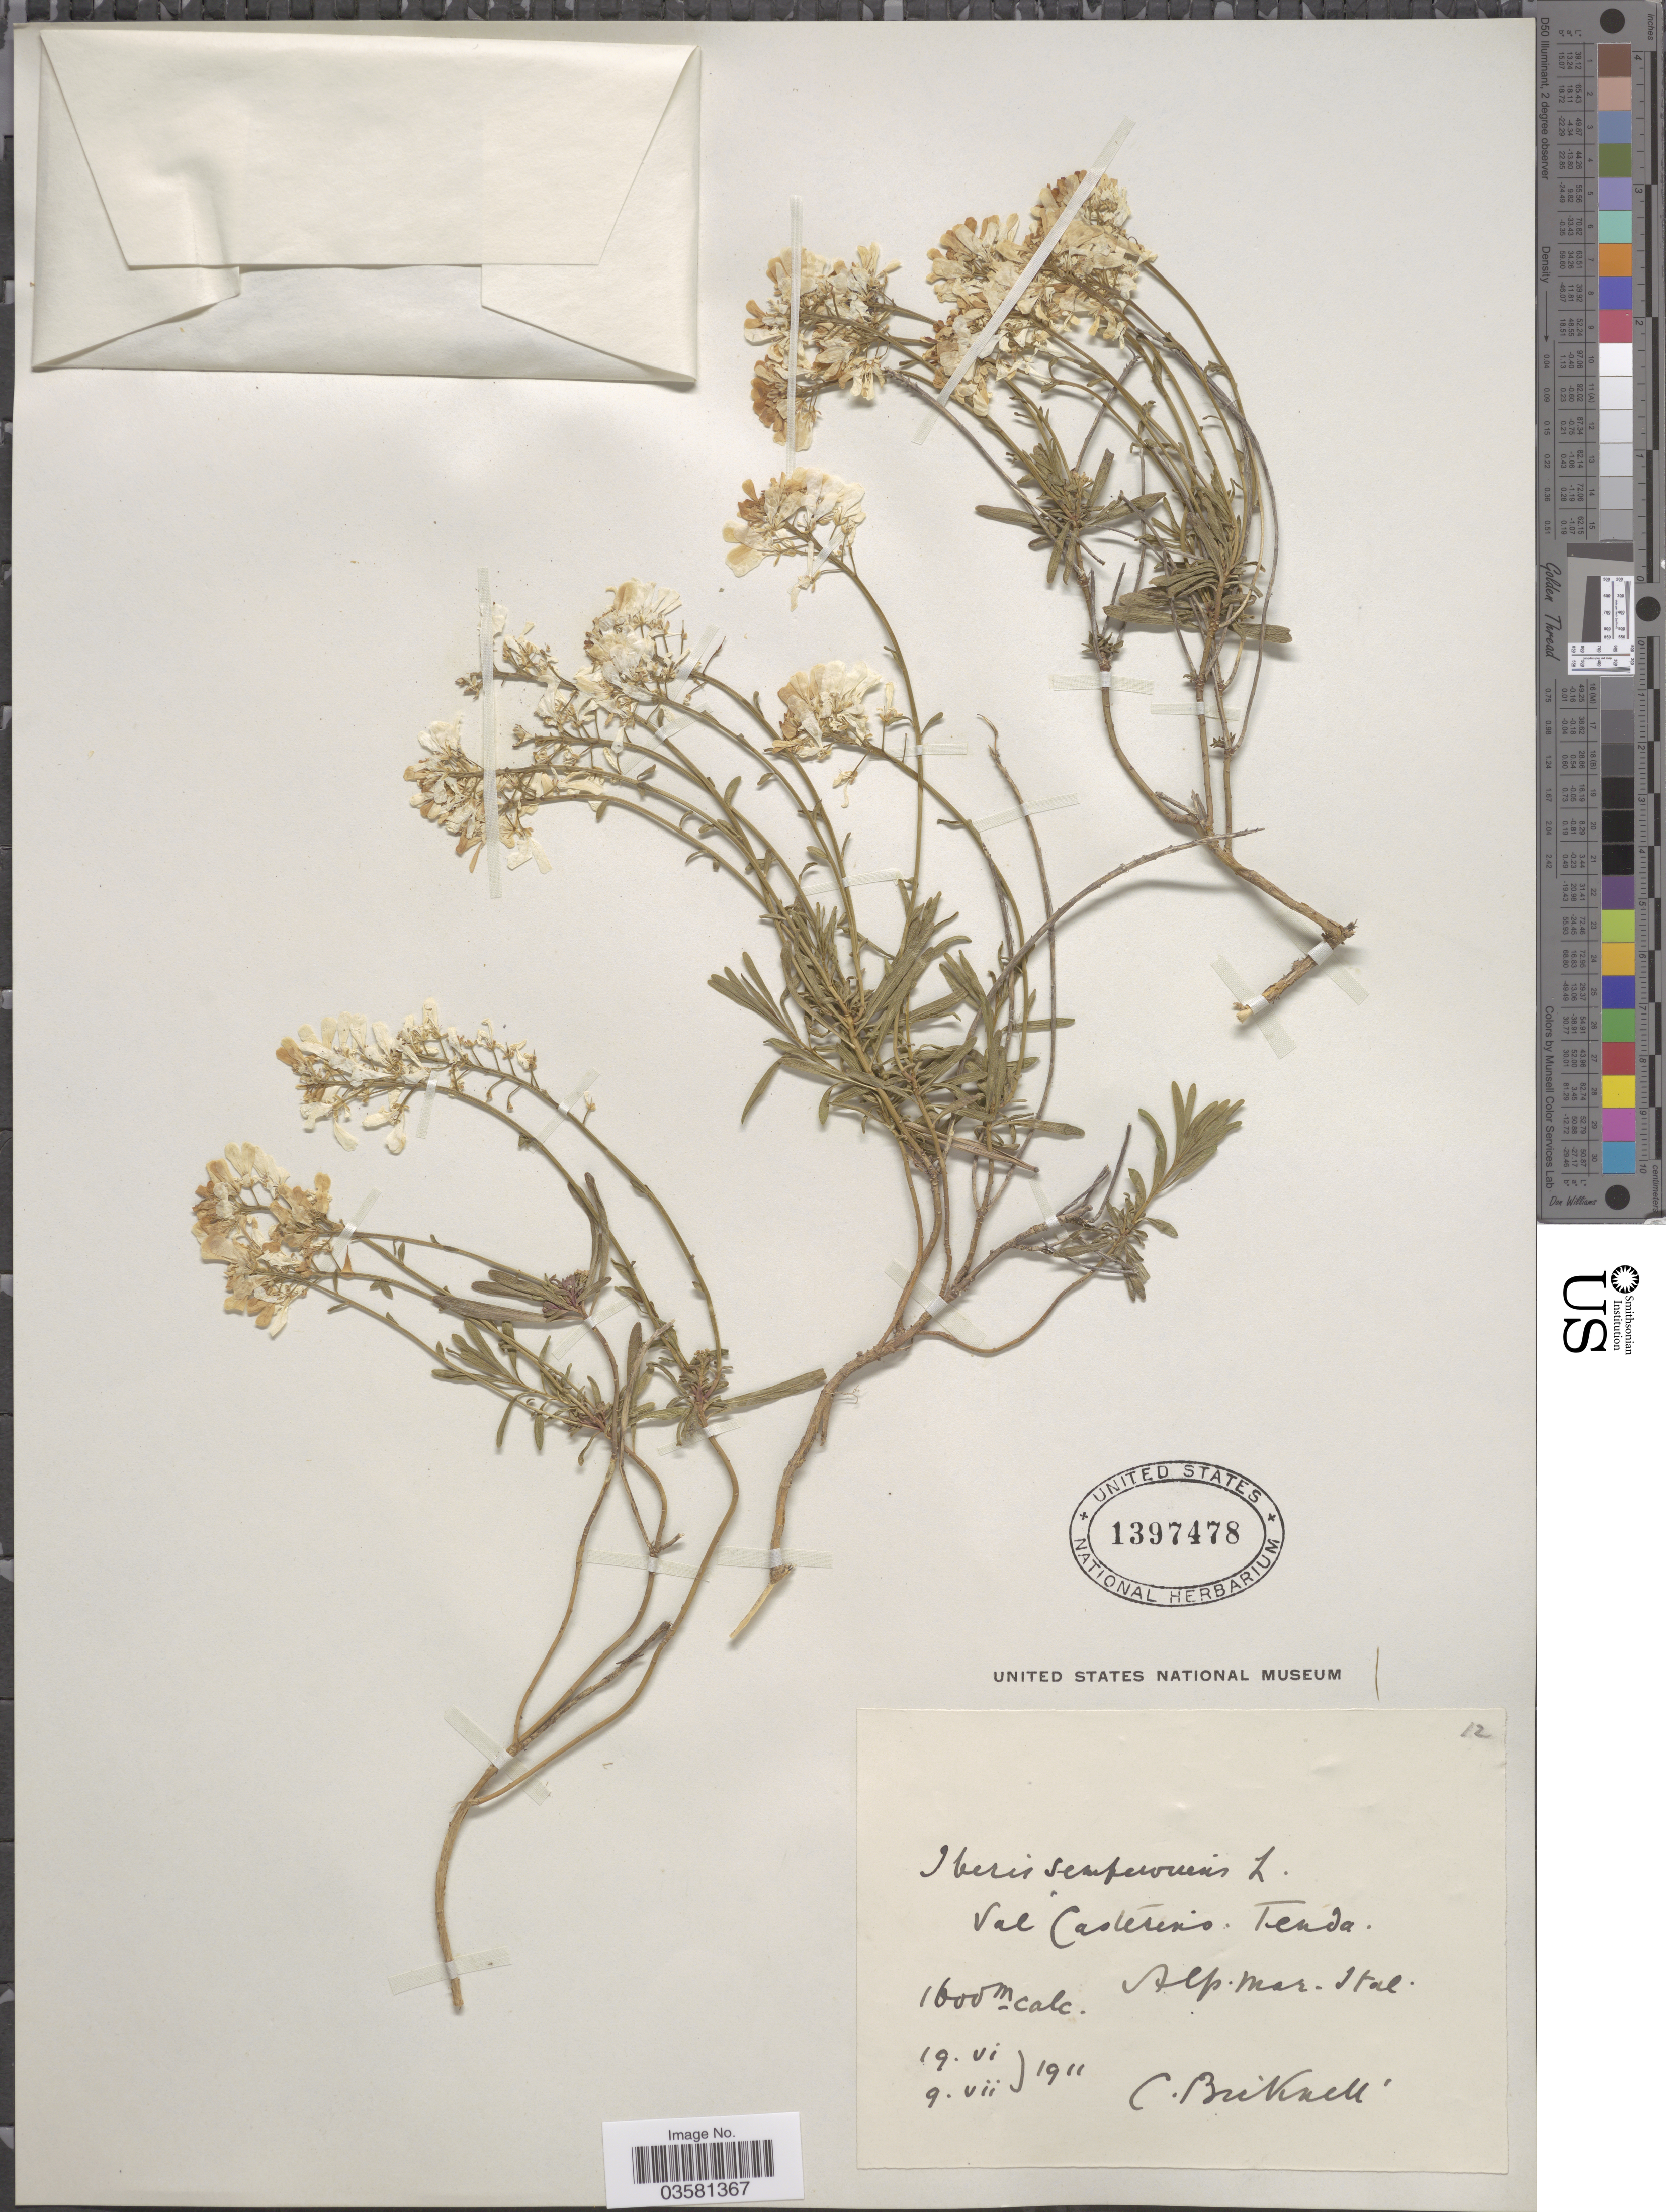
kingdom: Plantae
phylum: Tracheophyta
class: Magnoliopsida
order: Brassicales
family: Brassicaceae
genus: Iberis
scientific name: Iberis sempervirens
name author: L.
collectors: C. Bicknell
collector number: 12?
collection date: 1911-06-19/1911-07-09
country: Italy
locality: Val Casterenis, Tenda. Alp. mar. Ital.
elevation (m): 1600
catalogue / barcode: US 1397478